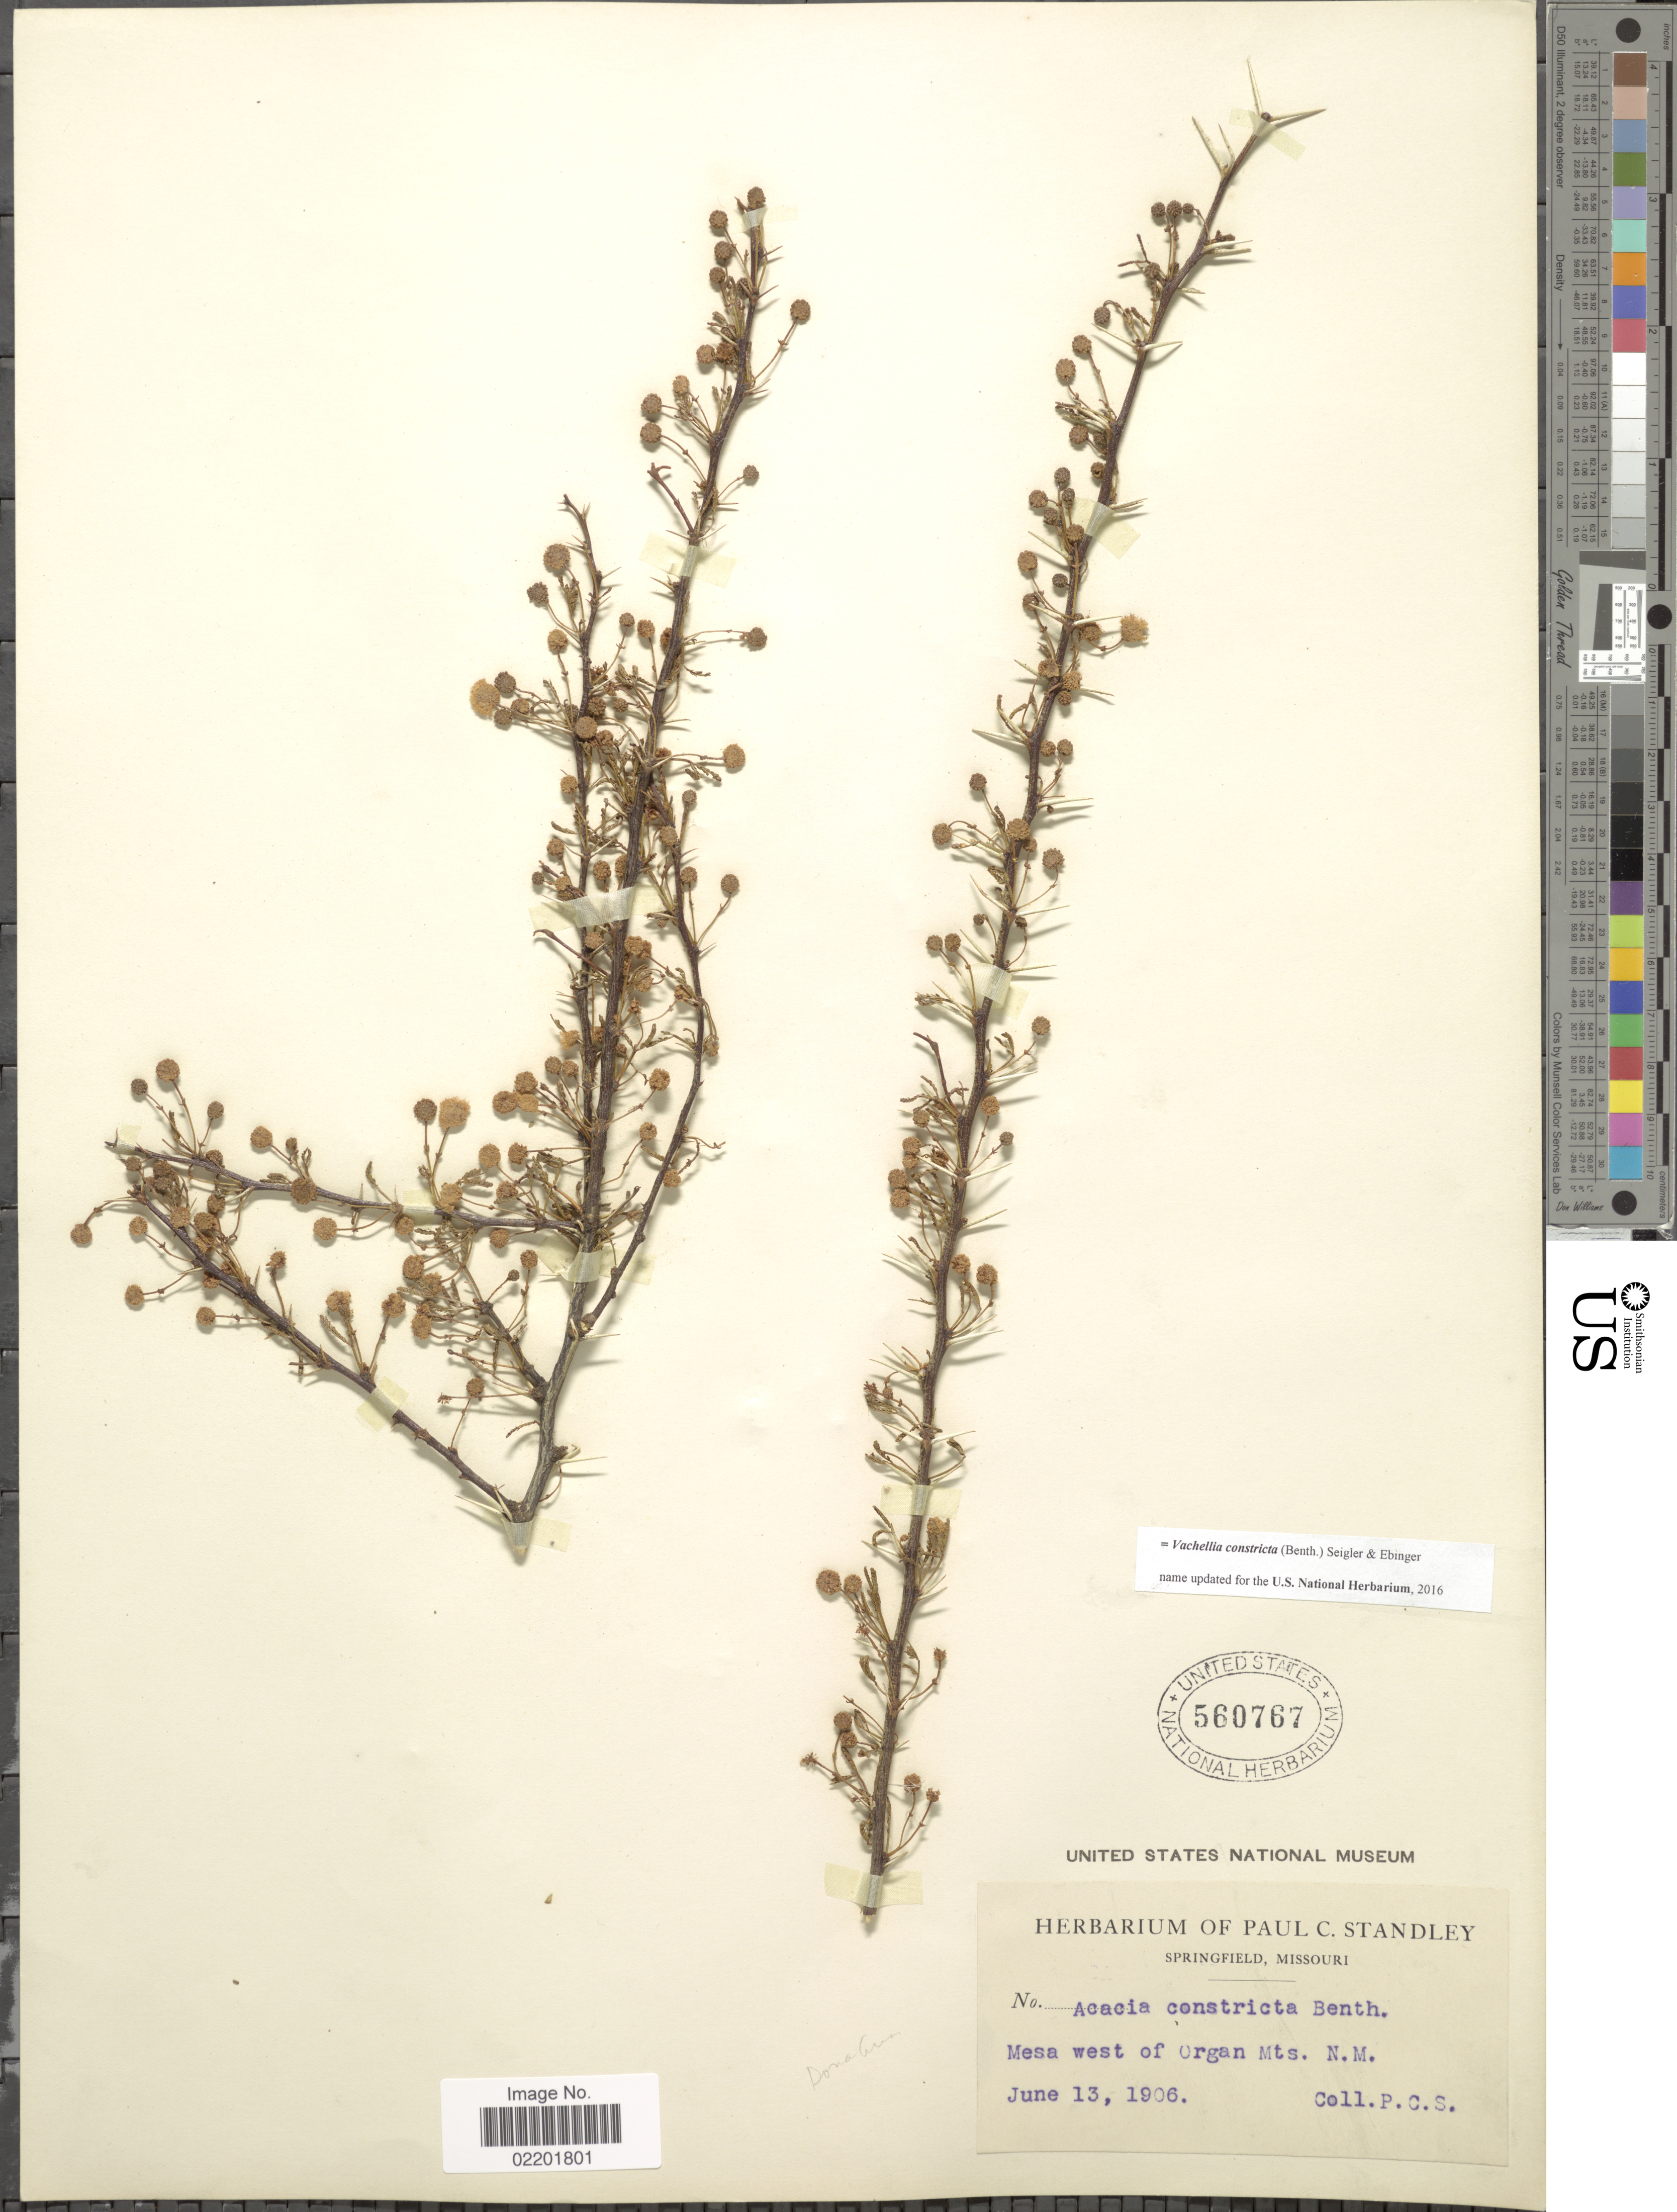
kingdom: Plantae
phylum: Tracheophyta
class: Magnoliopsida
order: Fabales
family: Fabaceae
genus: Vachellia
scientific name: Vachellia constricta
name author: (Benth.) Seigler & Ebinger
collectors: P. C. Standley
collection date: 1906-06-13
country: United States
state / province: New Mexico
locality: Mesa west of Organ Mts., N. M.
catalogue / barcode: US 560767